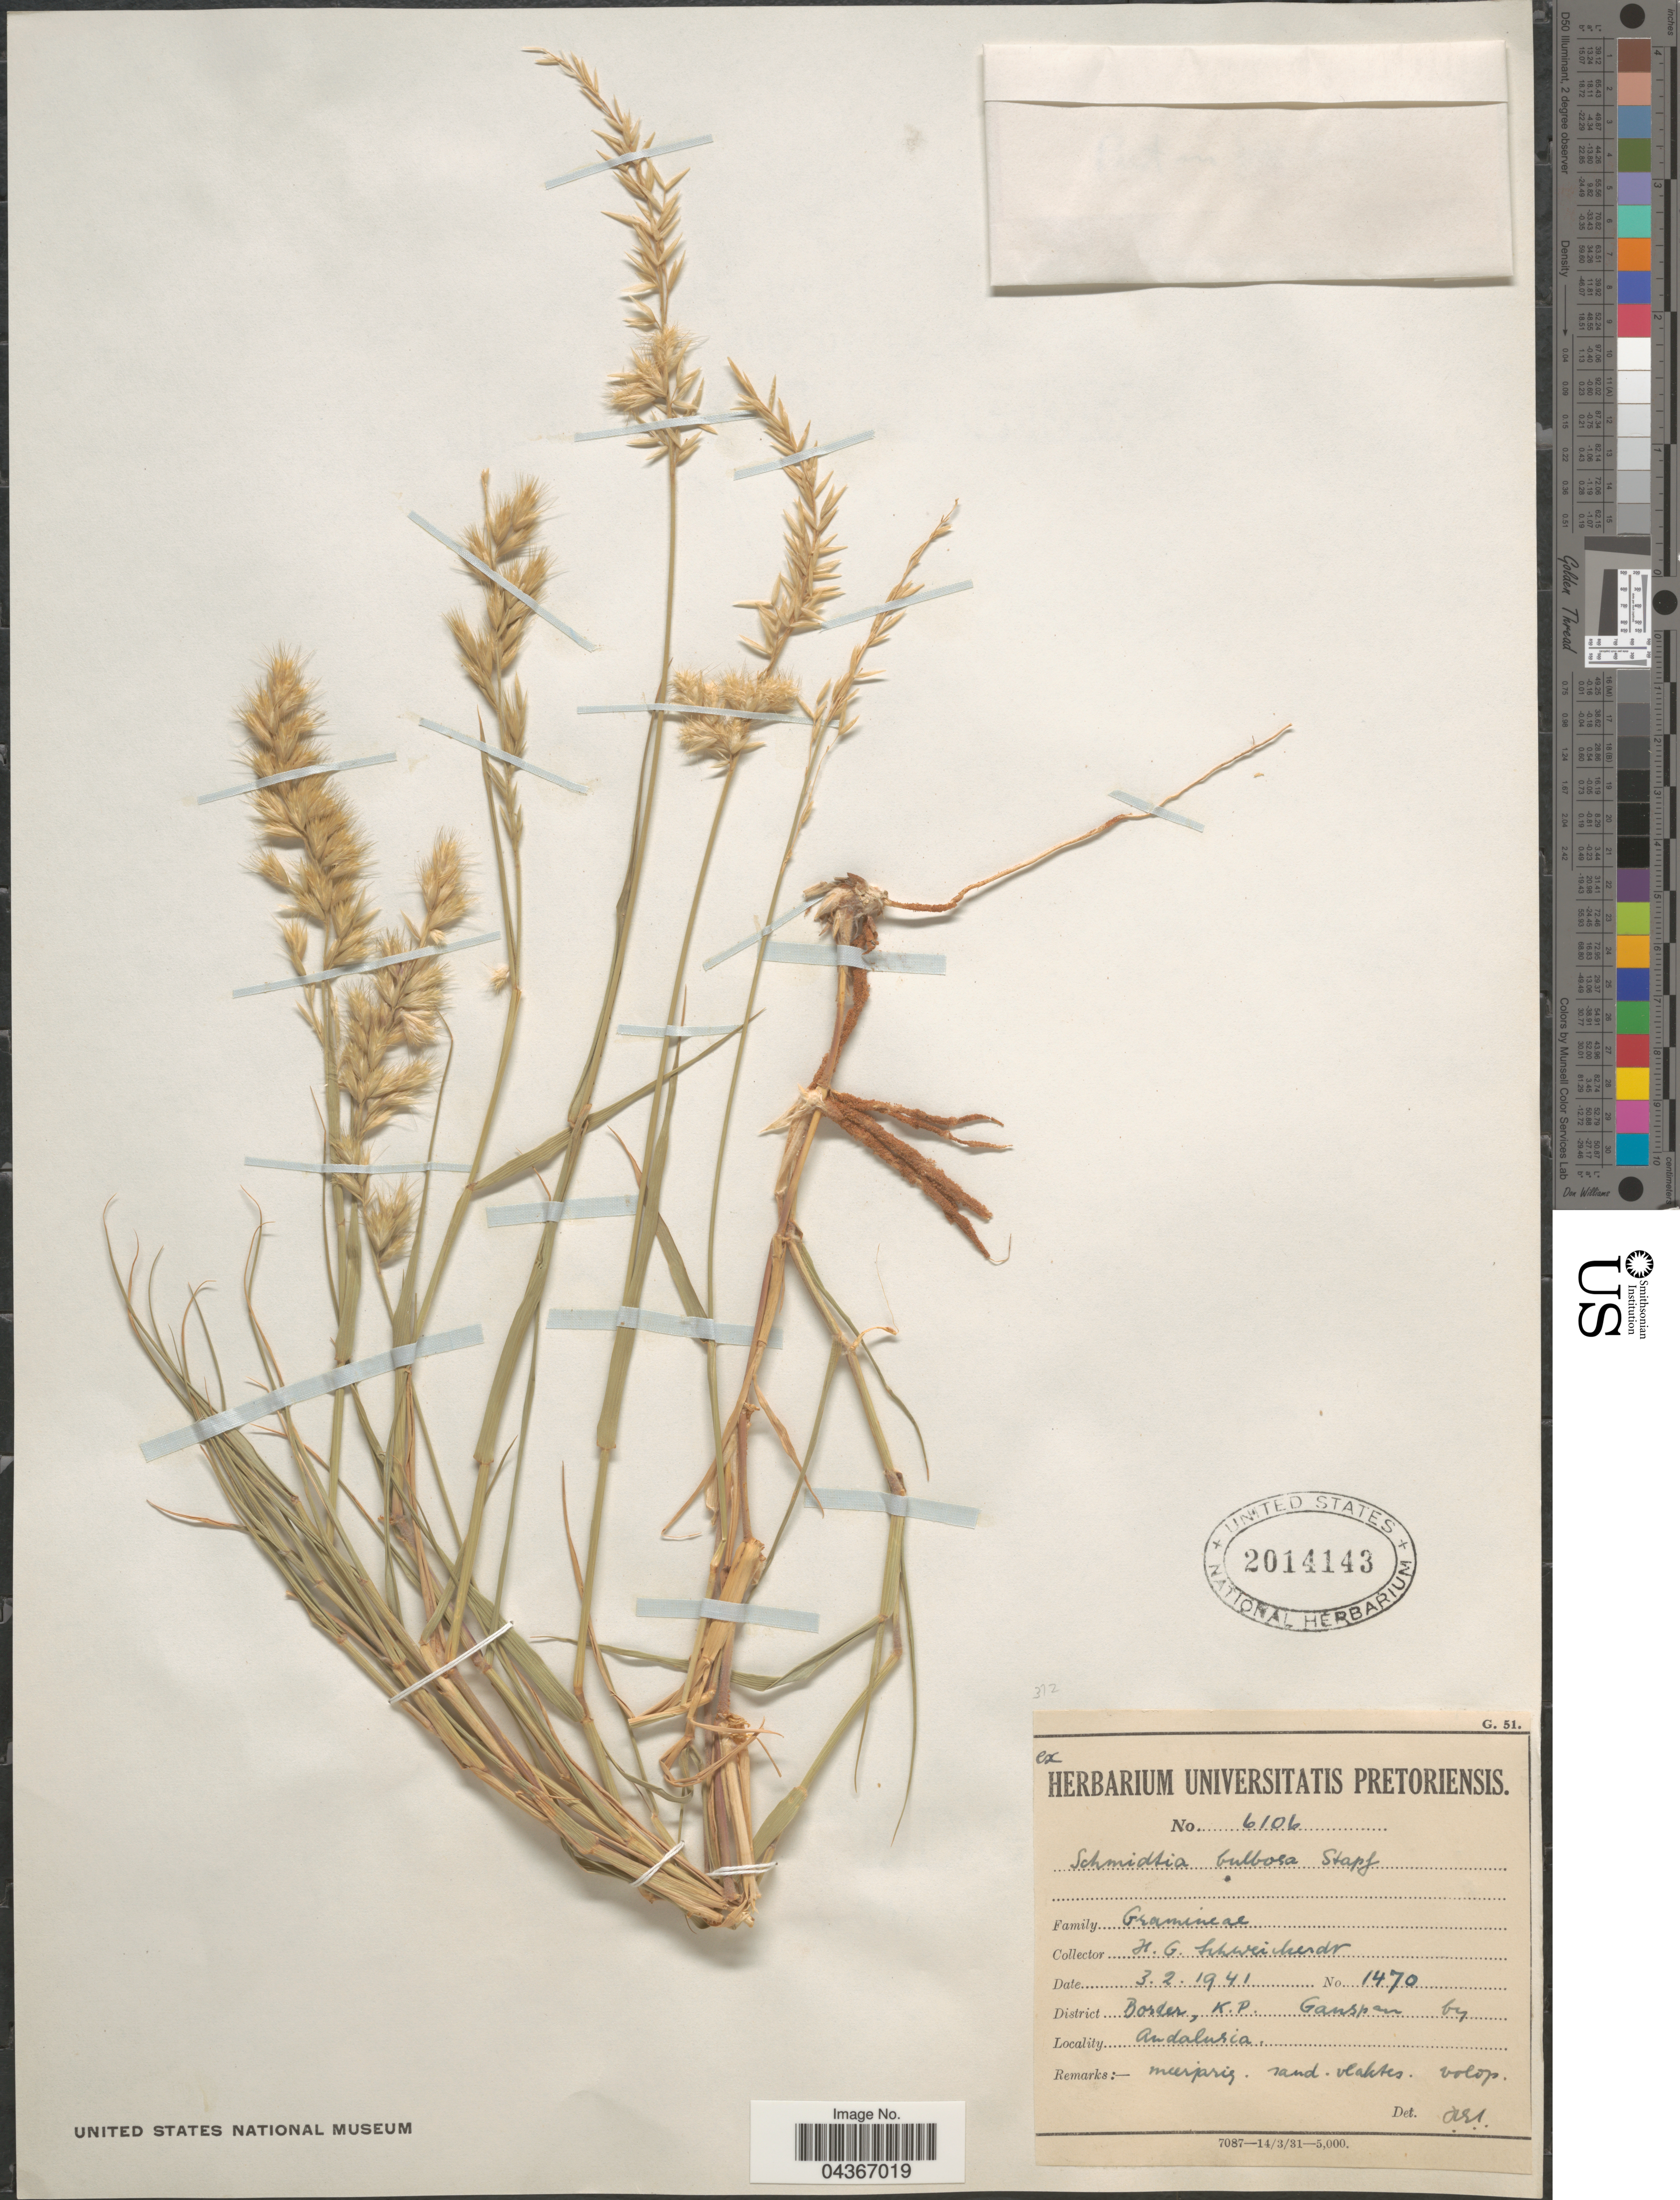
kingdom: Plantae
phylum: Tracheophyta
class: Liliopsida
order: Poales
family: Poaceae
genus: Schmidtia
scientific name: Schmidtia pappophoroides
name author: Steud. ex J.A. Schmidt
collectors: H. Schweickerdt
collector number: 1470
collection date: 1941-02-03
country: South Africa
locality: District Border, K.P. Ganspan by Andalusia.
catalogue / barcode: US 2014143